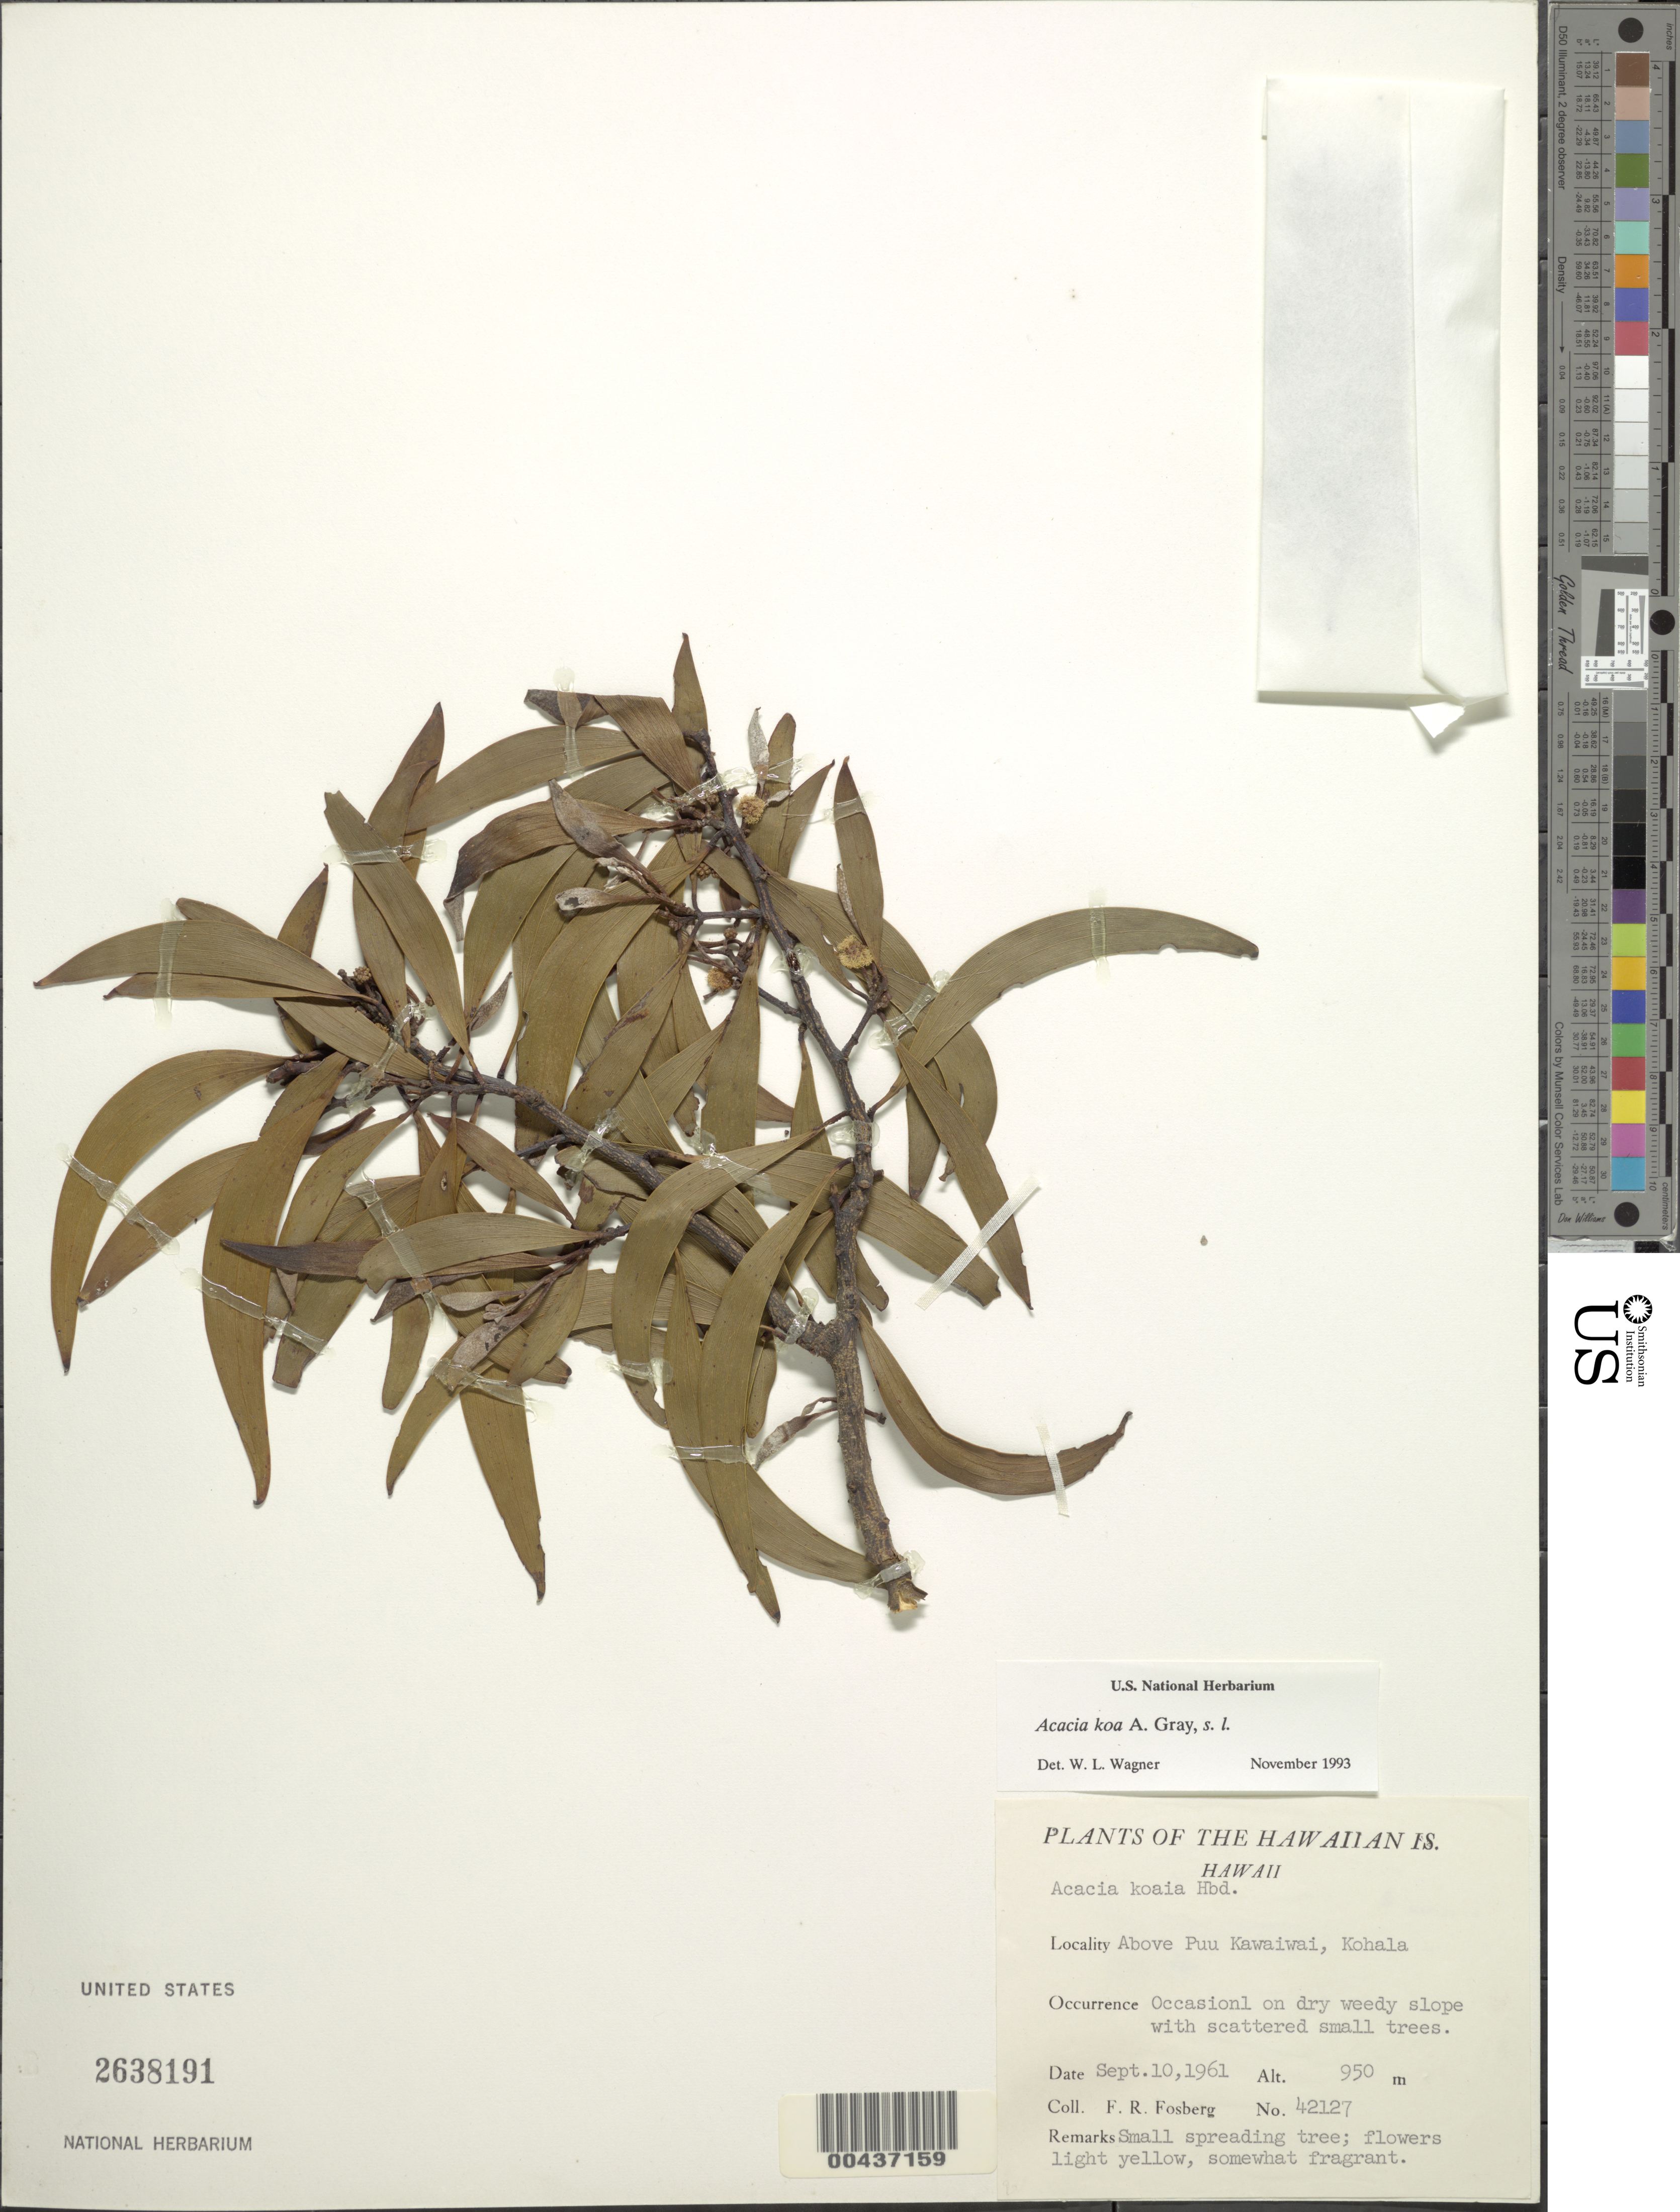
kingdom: Plantae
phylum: Tracheophyta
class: Magnoliopsida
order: Fabales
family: Fabaceae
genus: Acacia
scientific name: Acacia koa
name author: A. Gray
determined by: Wagner, W. L., (BOT), Smithsonian Institution - National Museum of Natural History (UNITED STATES)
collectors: F. R. Fosberg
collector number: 42127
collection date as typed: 10 Sep 1961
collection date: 1961-09-10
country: United States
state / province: Hawaii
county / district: Hawaii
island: Hawaii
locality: Above Puu Kawaiwai, Kohala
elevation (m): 950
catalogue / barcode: US 2638191